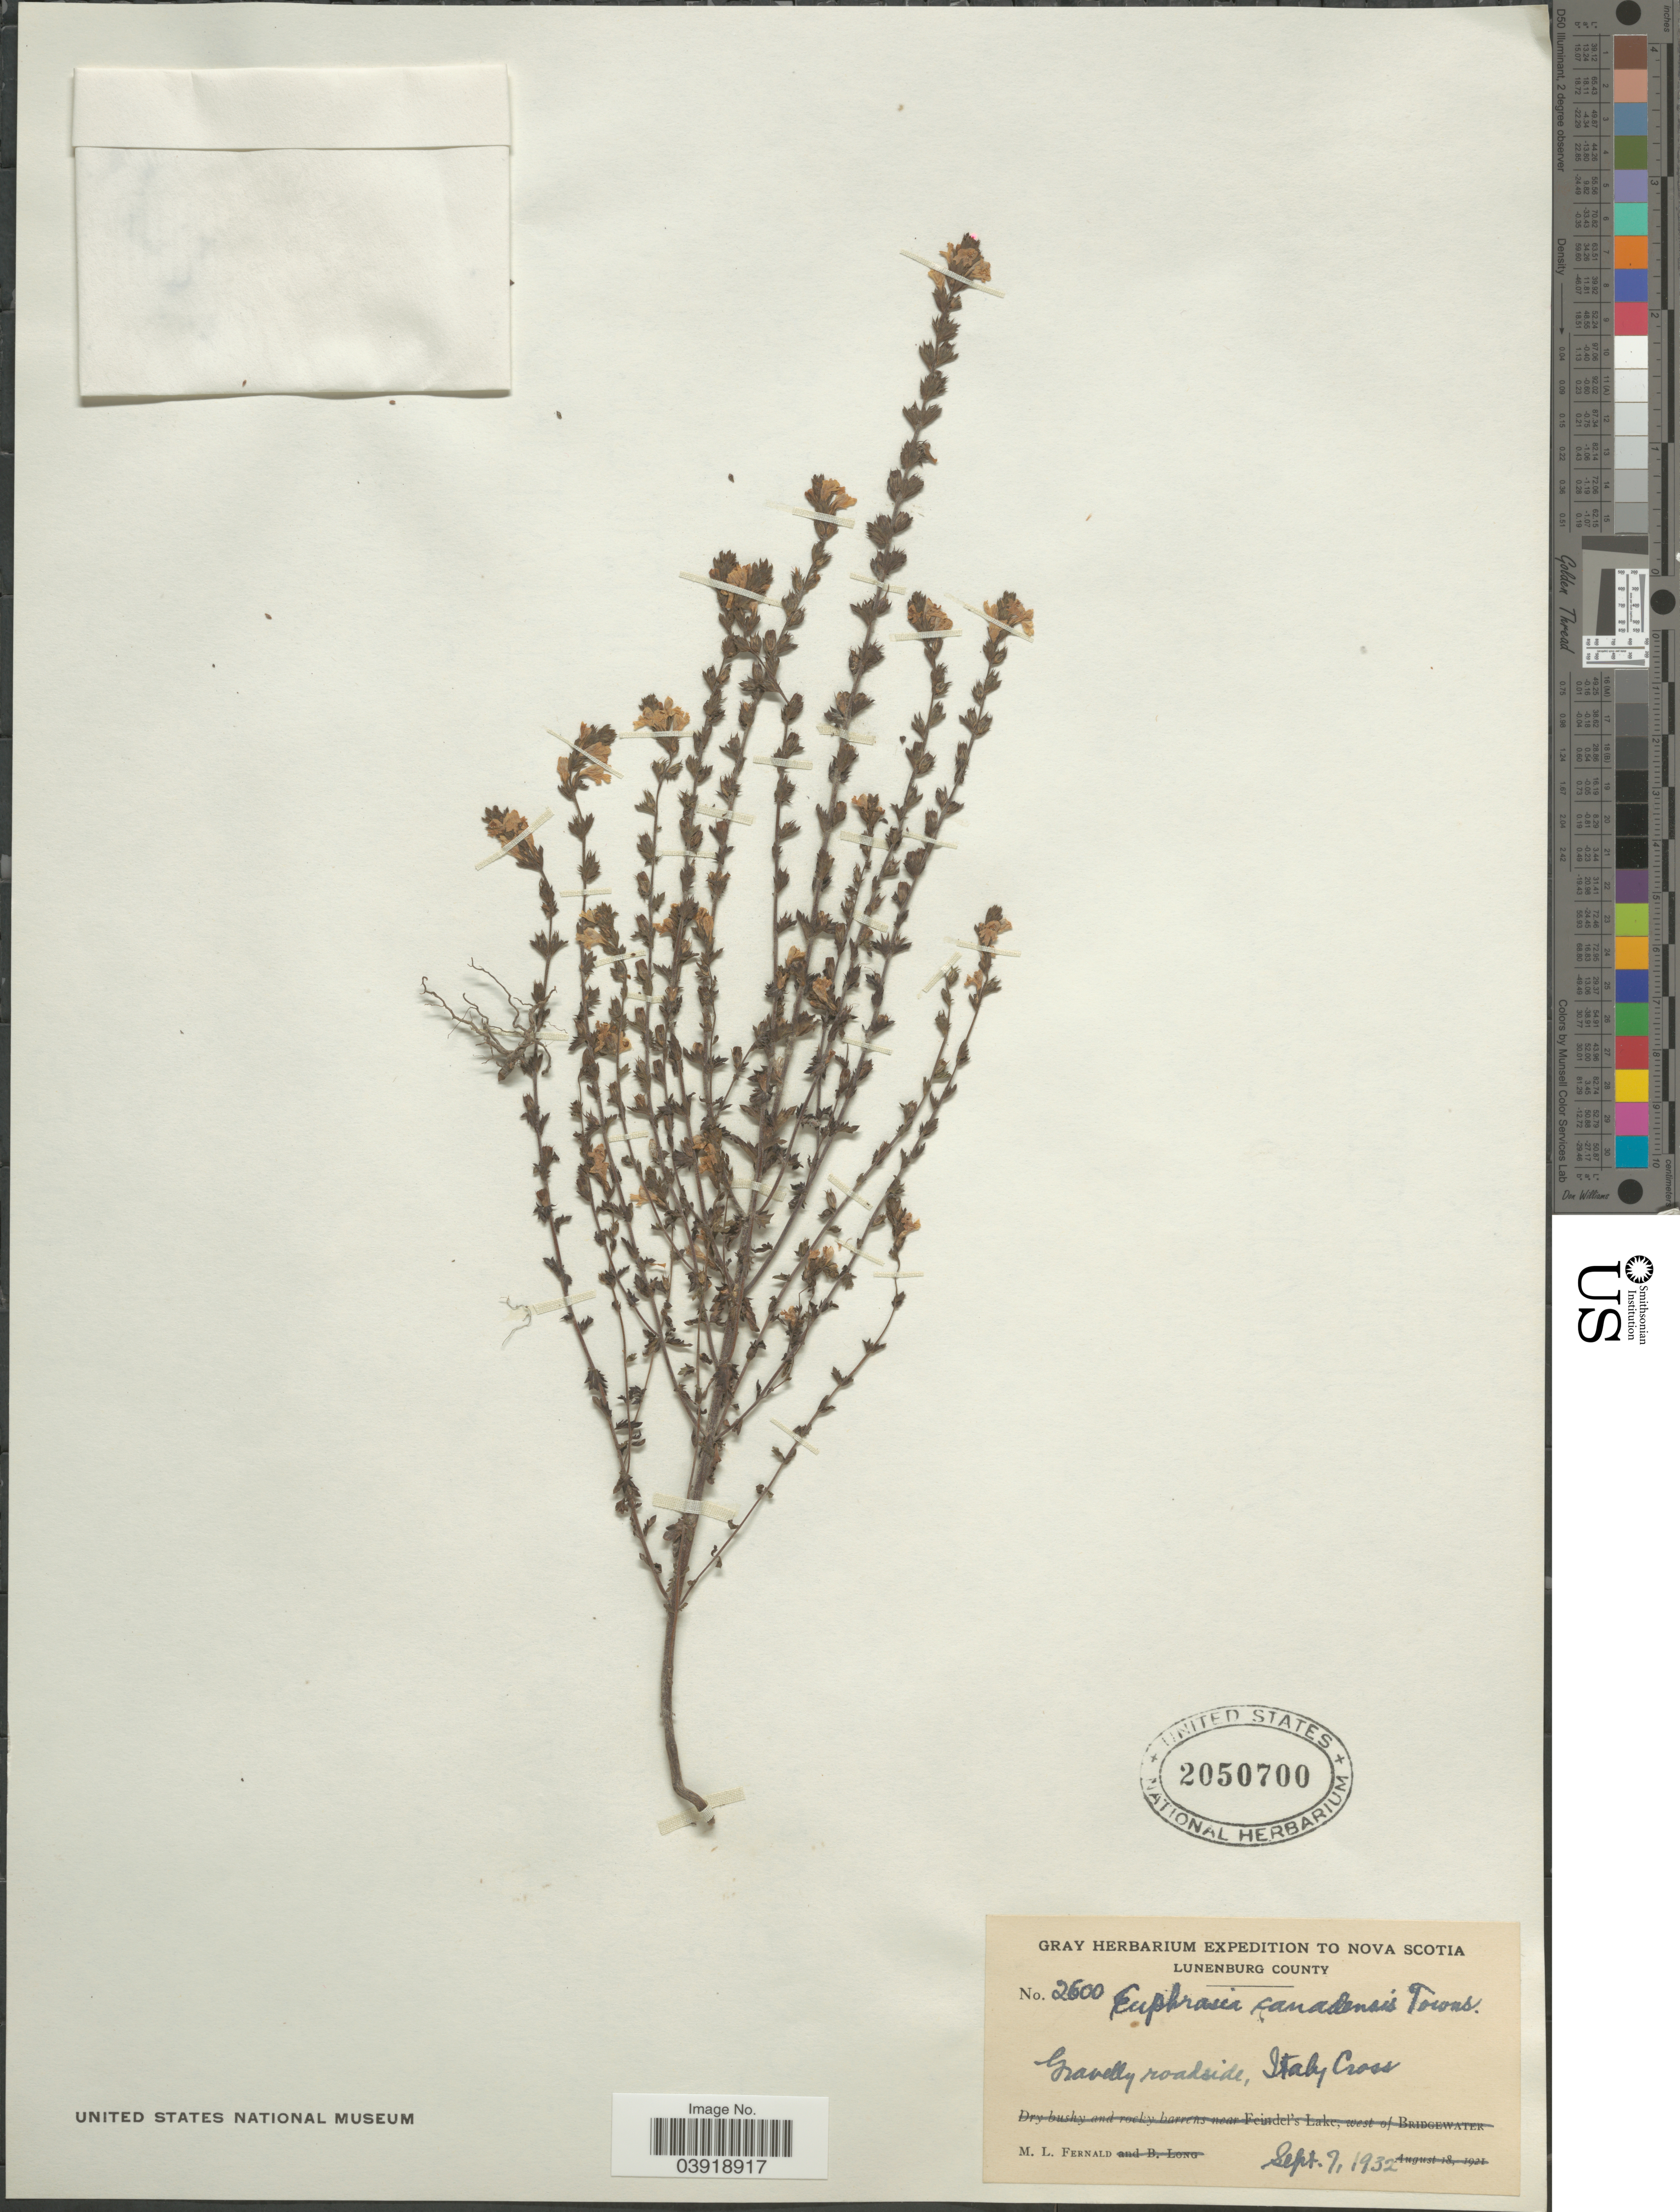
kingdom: Plantae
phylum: Tracheophyta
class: Magnoliopsida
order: Lamiales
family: Orobanchaceae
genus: Euphrasia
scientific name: Euphrasia canadensis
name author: J.F. Towns.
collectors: M. L. Fernald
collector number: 2600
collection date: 1932-09-07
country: Canada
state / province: Nova Scotia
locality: Lunenburg County. Italy Cross.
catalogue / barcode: US 2050700